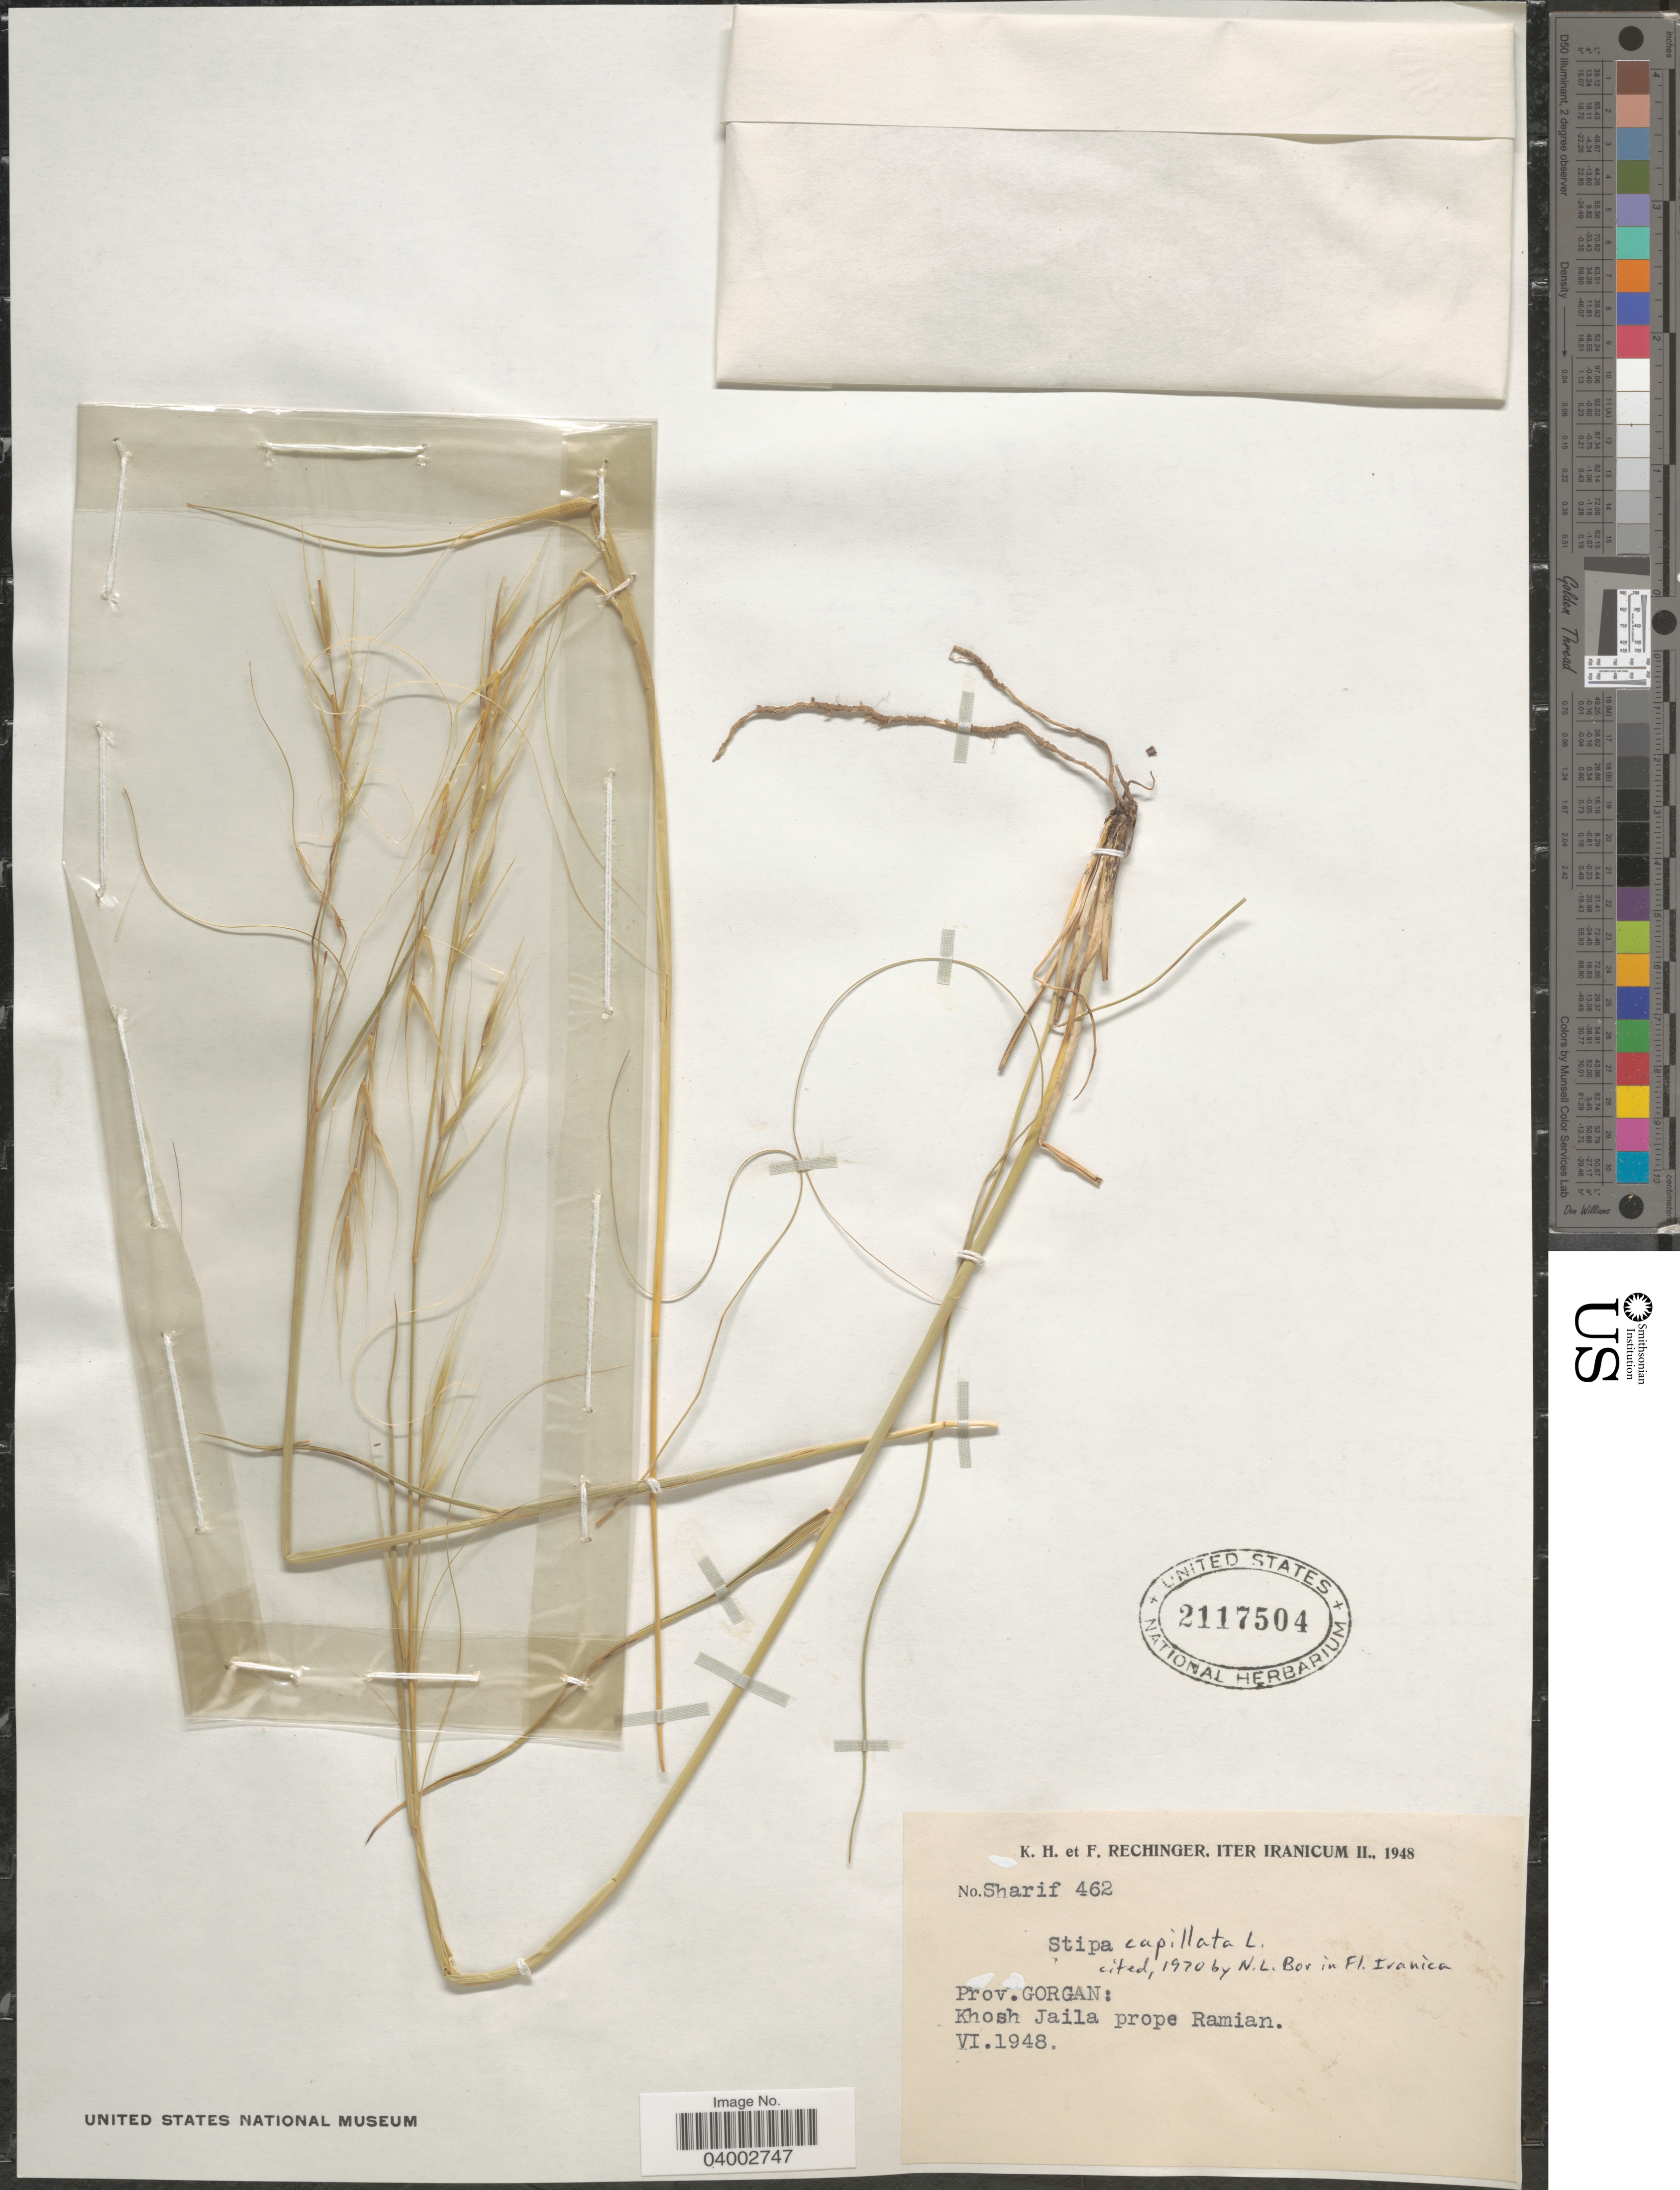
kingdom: Plantae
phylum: Tracheophyta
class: Liliopsida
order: Poales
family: Poaceae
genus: Stipa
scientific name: Stipa capillata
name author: L.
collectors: K. H. Rechinger & F. Rechinger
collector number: Sharif 462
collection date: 1948-06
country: Iran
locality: Prov. Gorgan: Khosh Jaila prope Ramian.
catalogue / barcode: US 2117504